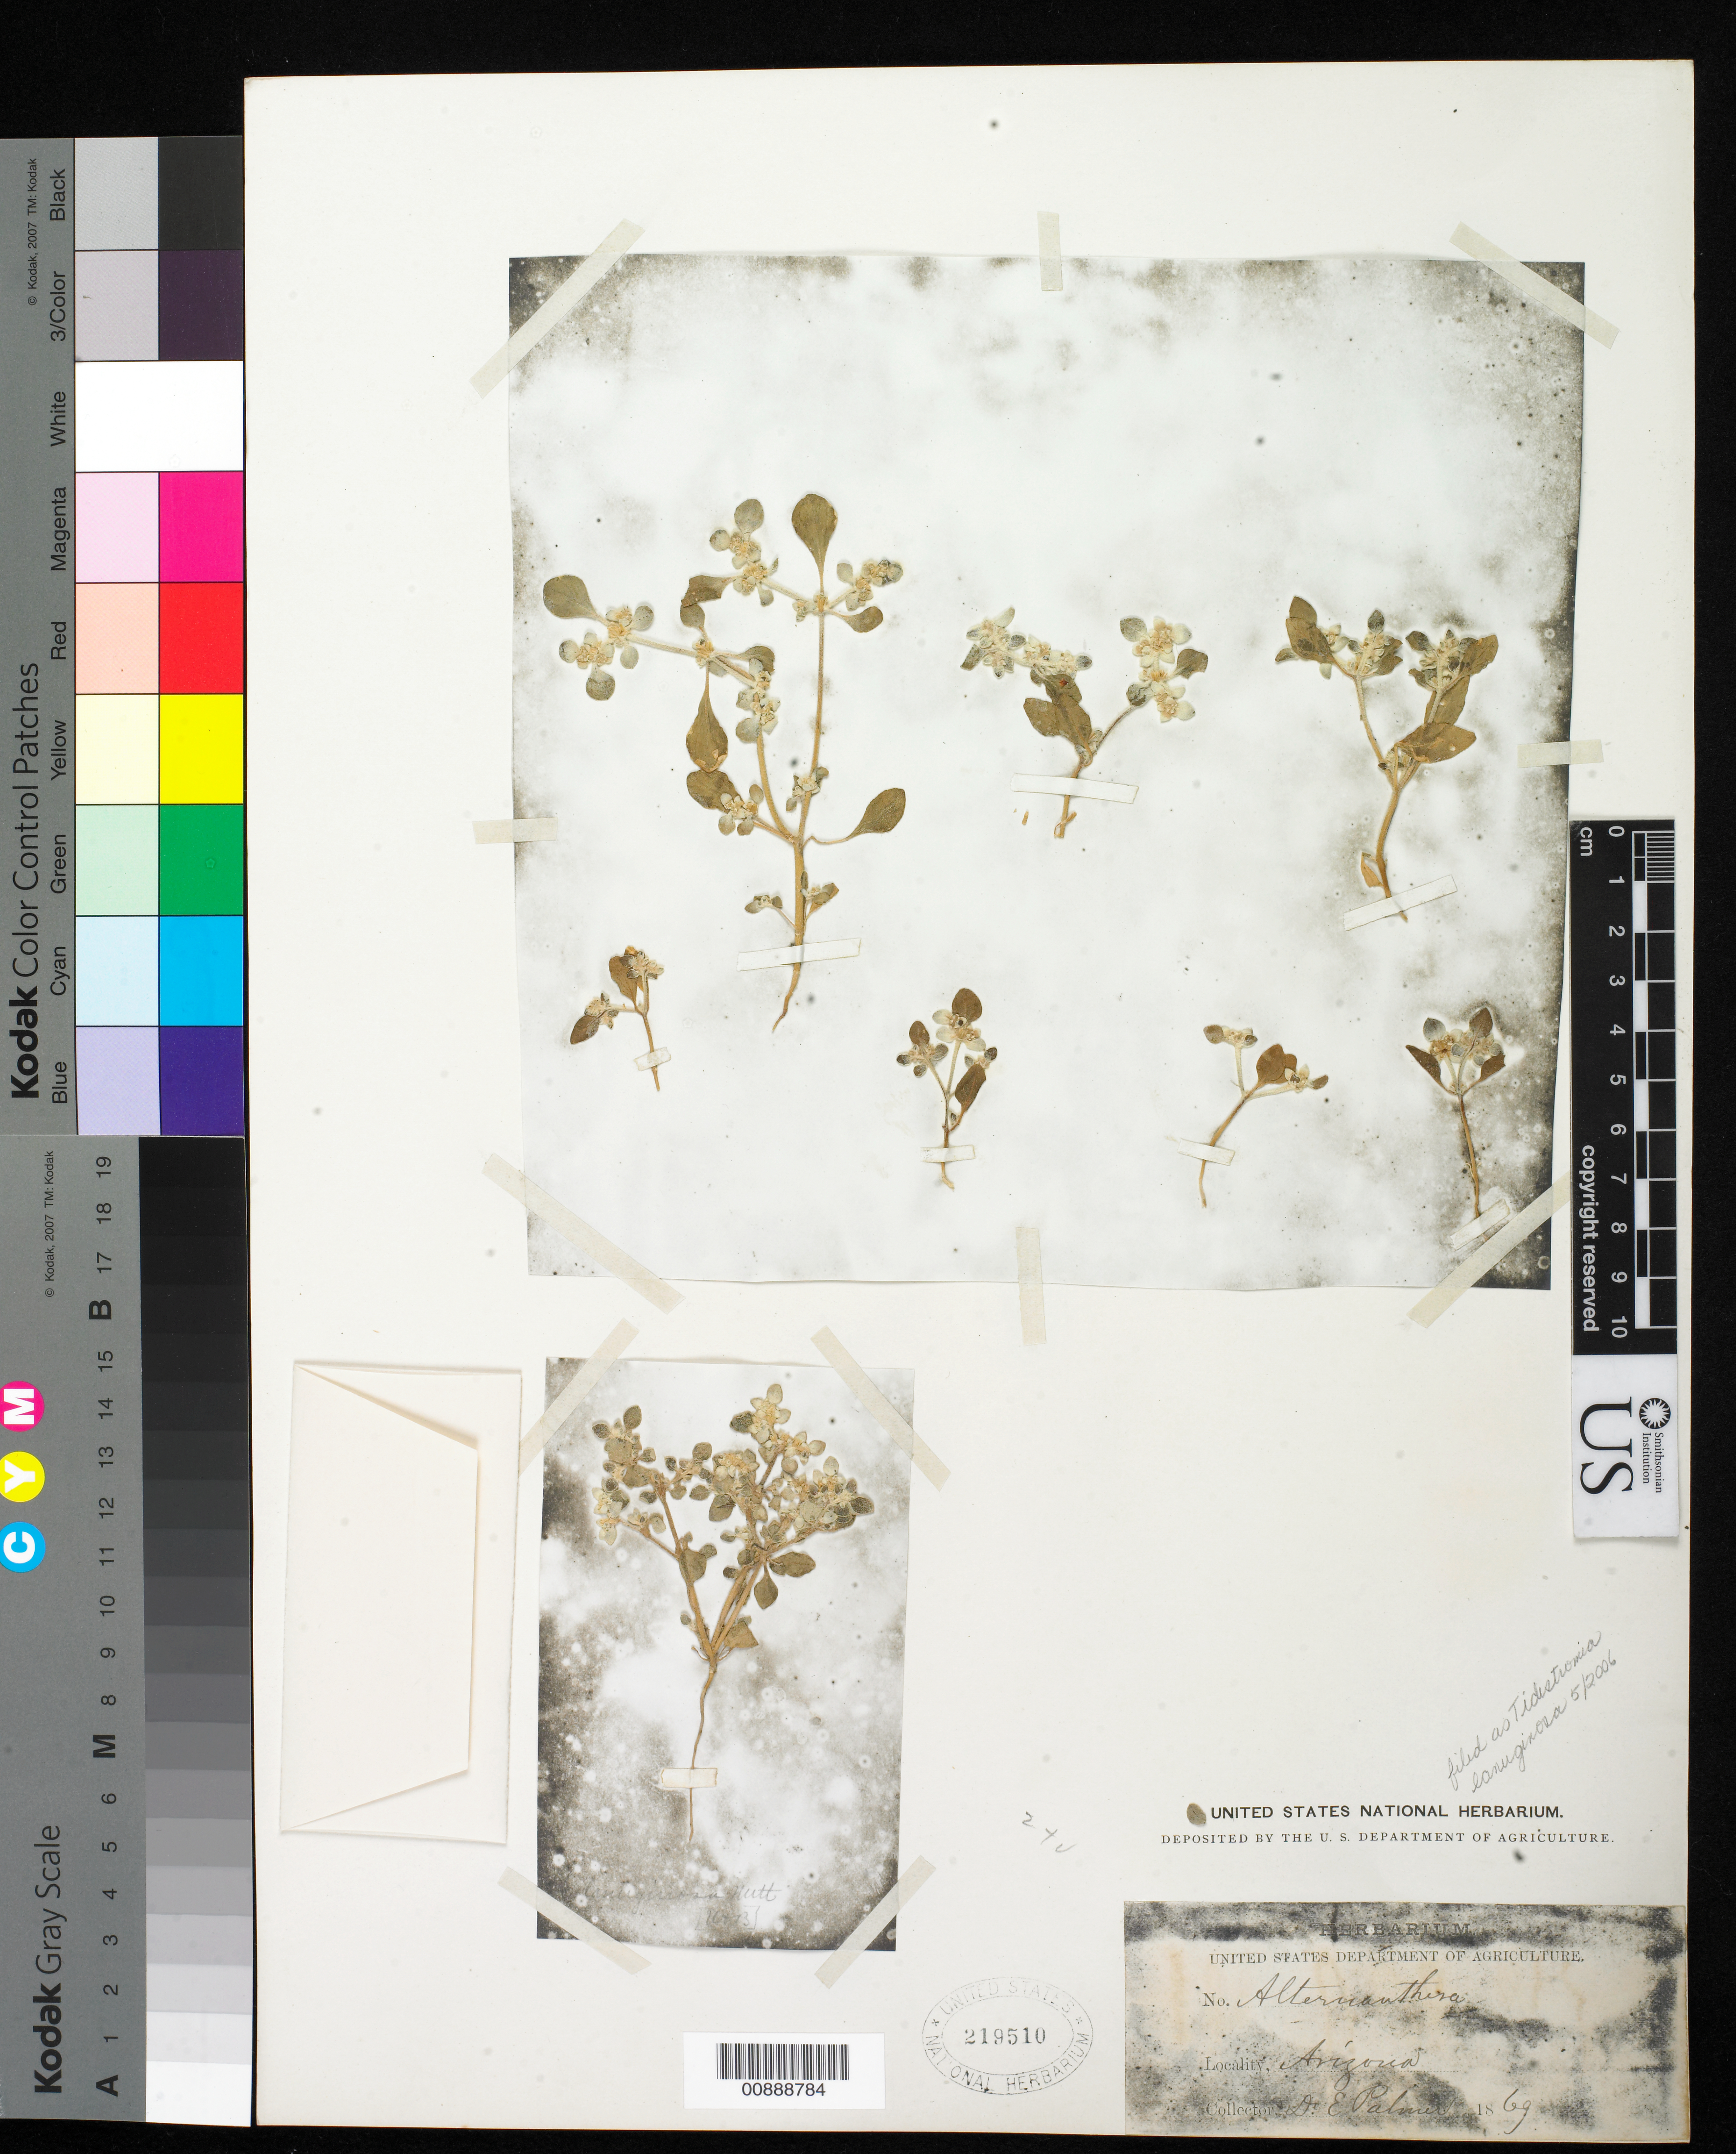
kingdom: Plantae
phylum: Tracheophyta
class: Magnoliopsida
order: Caryophyllales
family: Amaranthaceae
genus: Tidestromia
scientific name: Tidestromia lanuginosa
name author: (Nutt.) Standl.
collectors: E. Palmer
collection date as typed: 1869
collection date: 1869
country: United States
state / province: Arizona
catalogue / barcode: US 219510